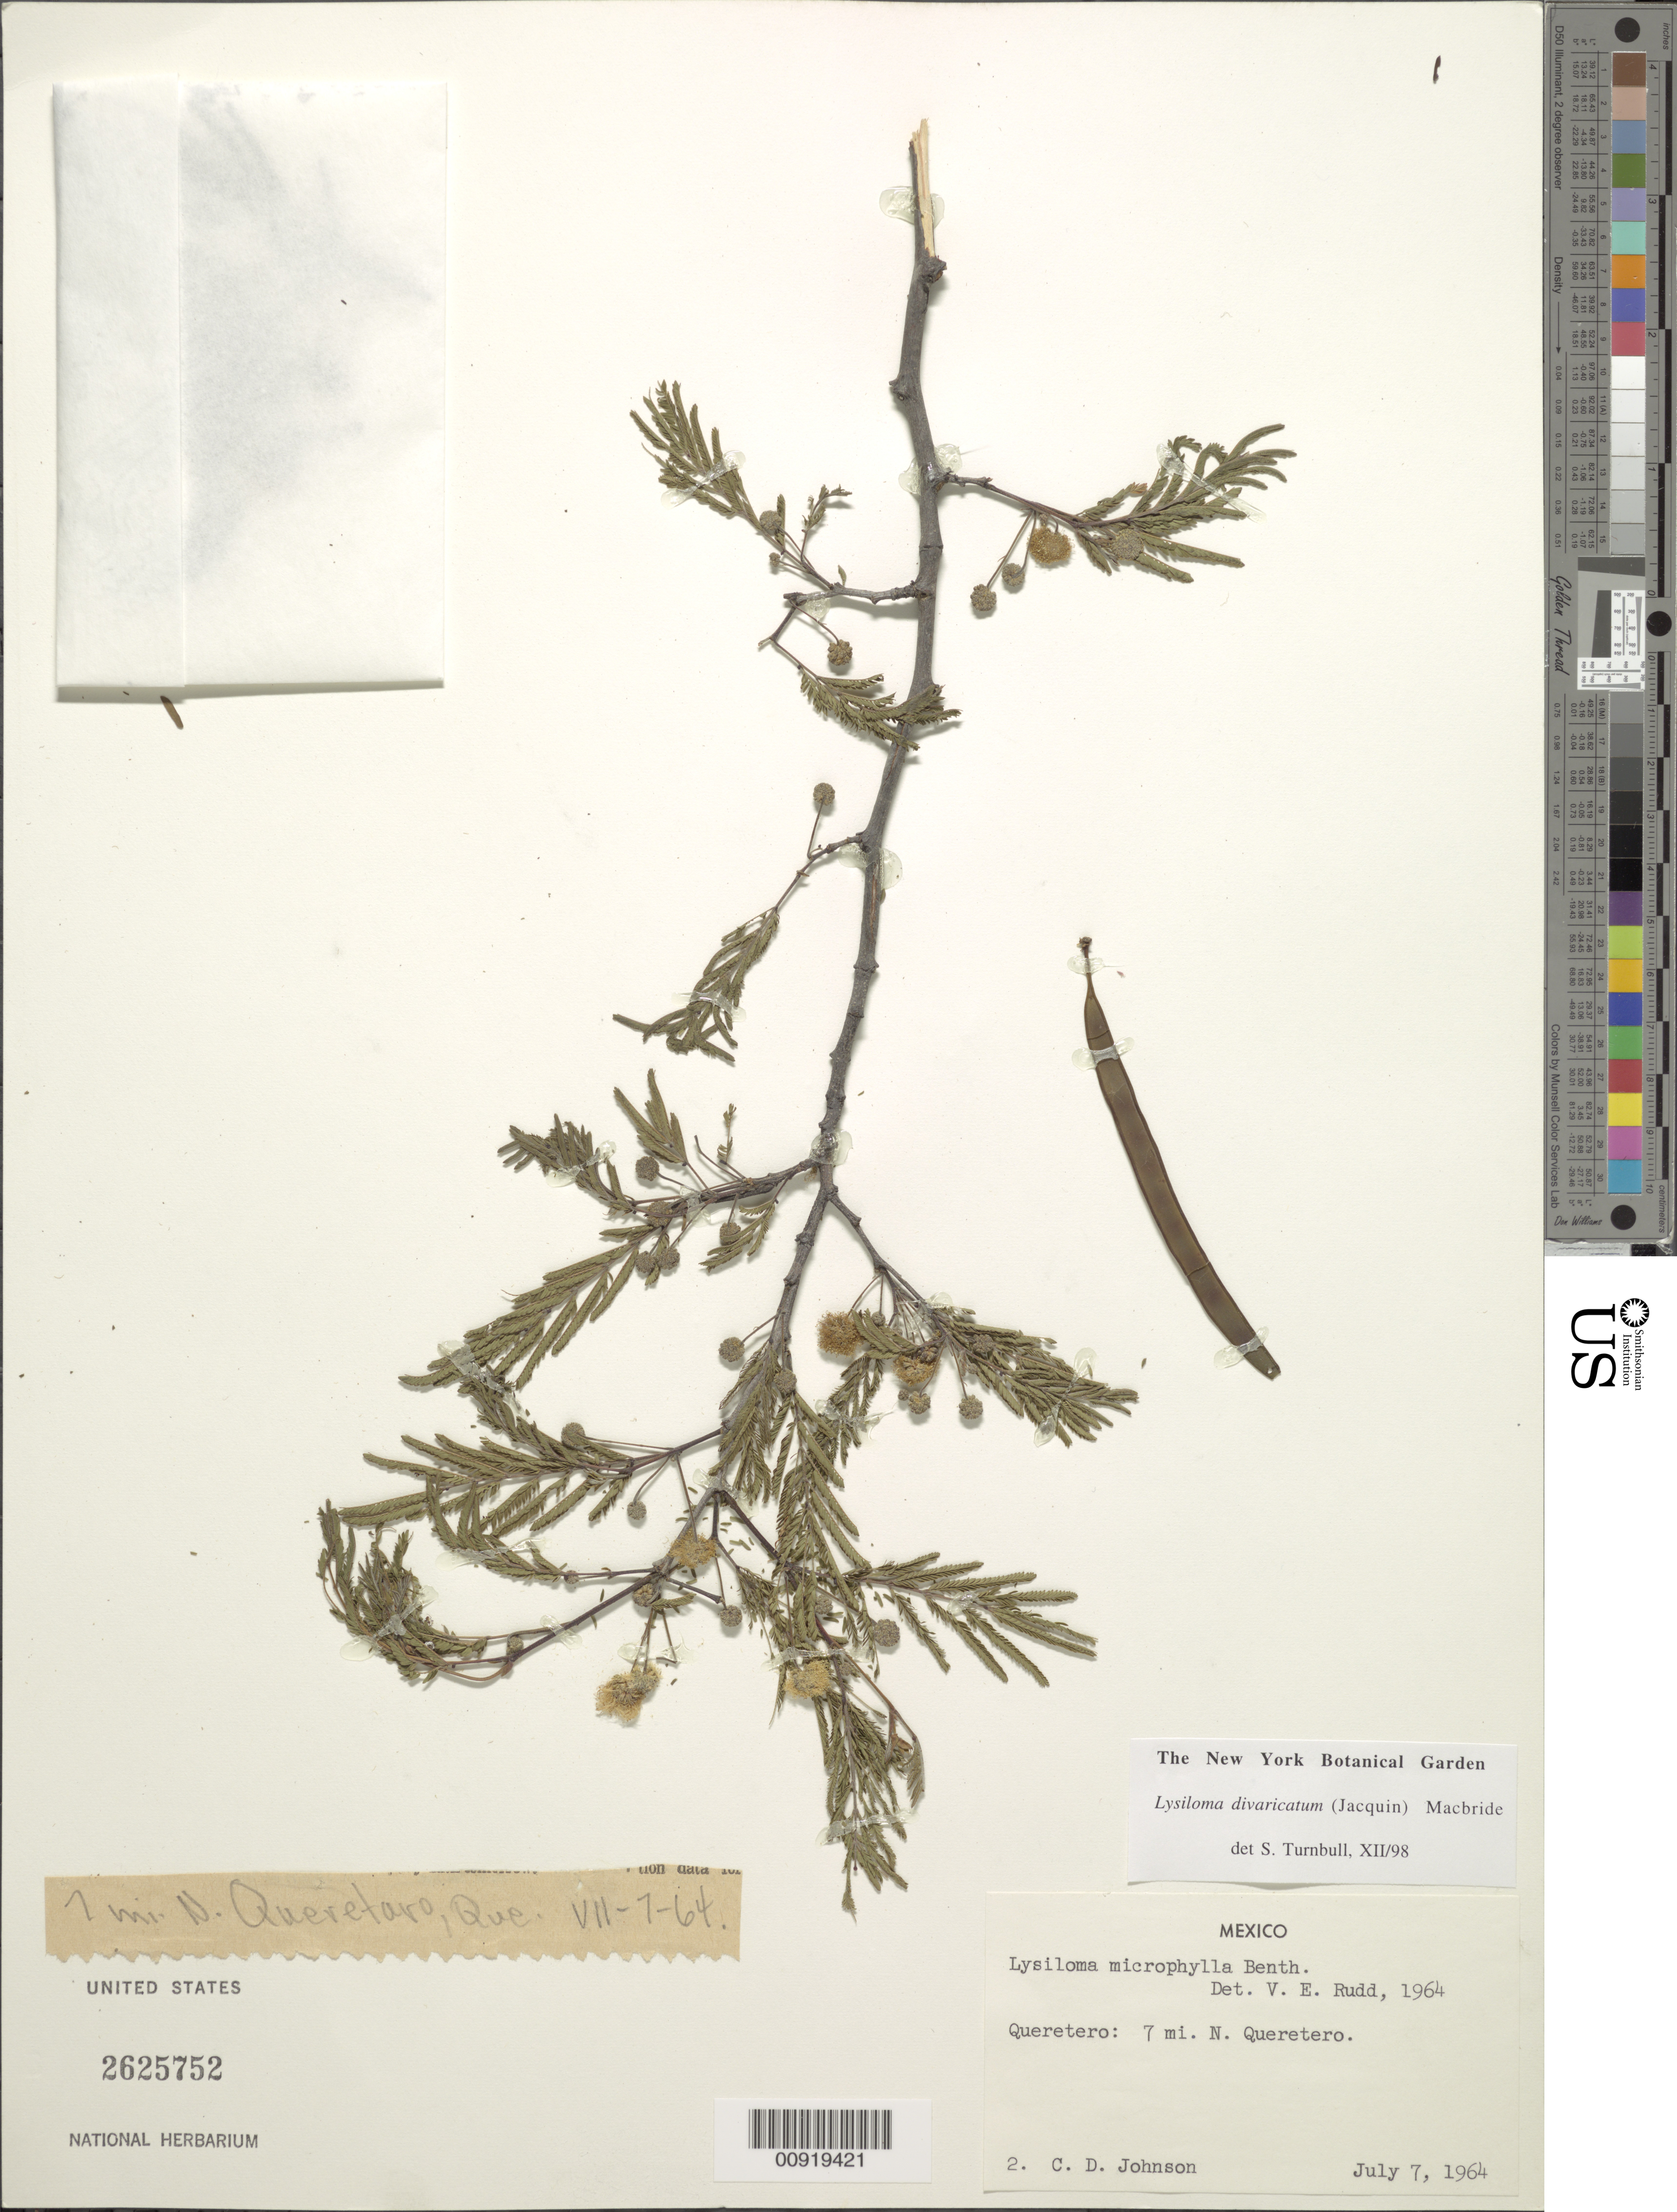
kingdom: Plantae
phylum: Tracheophyta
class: Magnoliopsida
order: Fabales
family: Fabaceae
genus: Lysiloma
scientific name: Lysiloma divaricatum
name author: (Jacq.) J.F. Macbr.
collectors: C. D. Johnson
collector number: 2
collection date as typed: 07 Jul 1964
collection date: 1964-07-07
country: Mexico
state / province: Querétaro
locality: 7 mi. N Querétaro.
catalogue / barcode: US 2625752